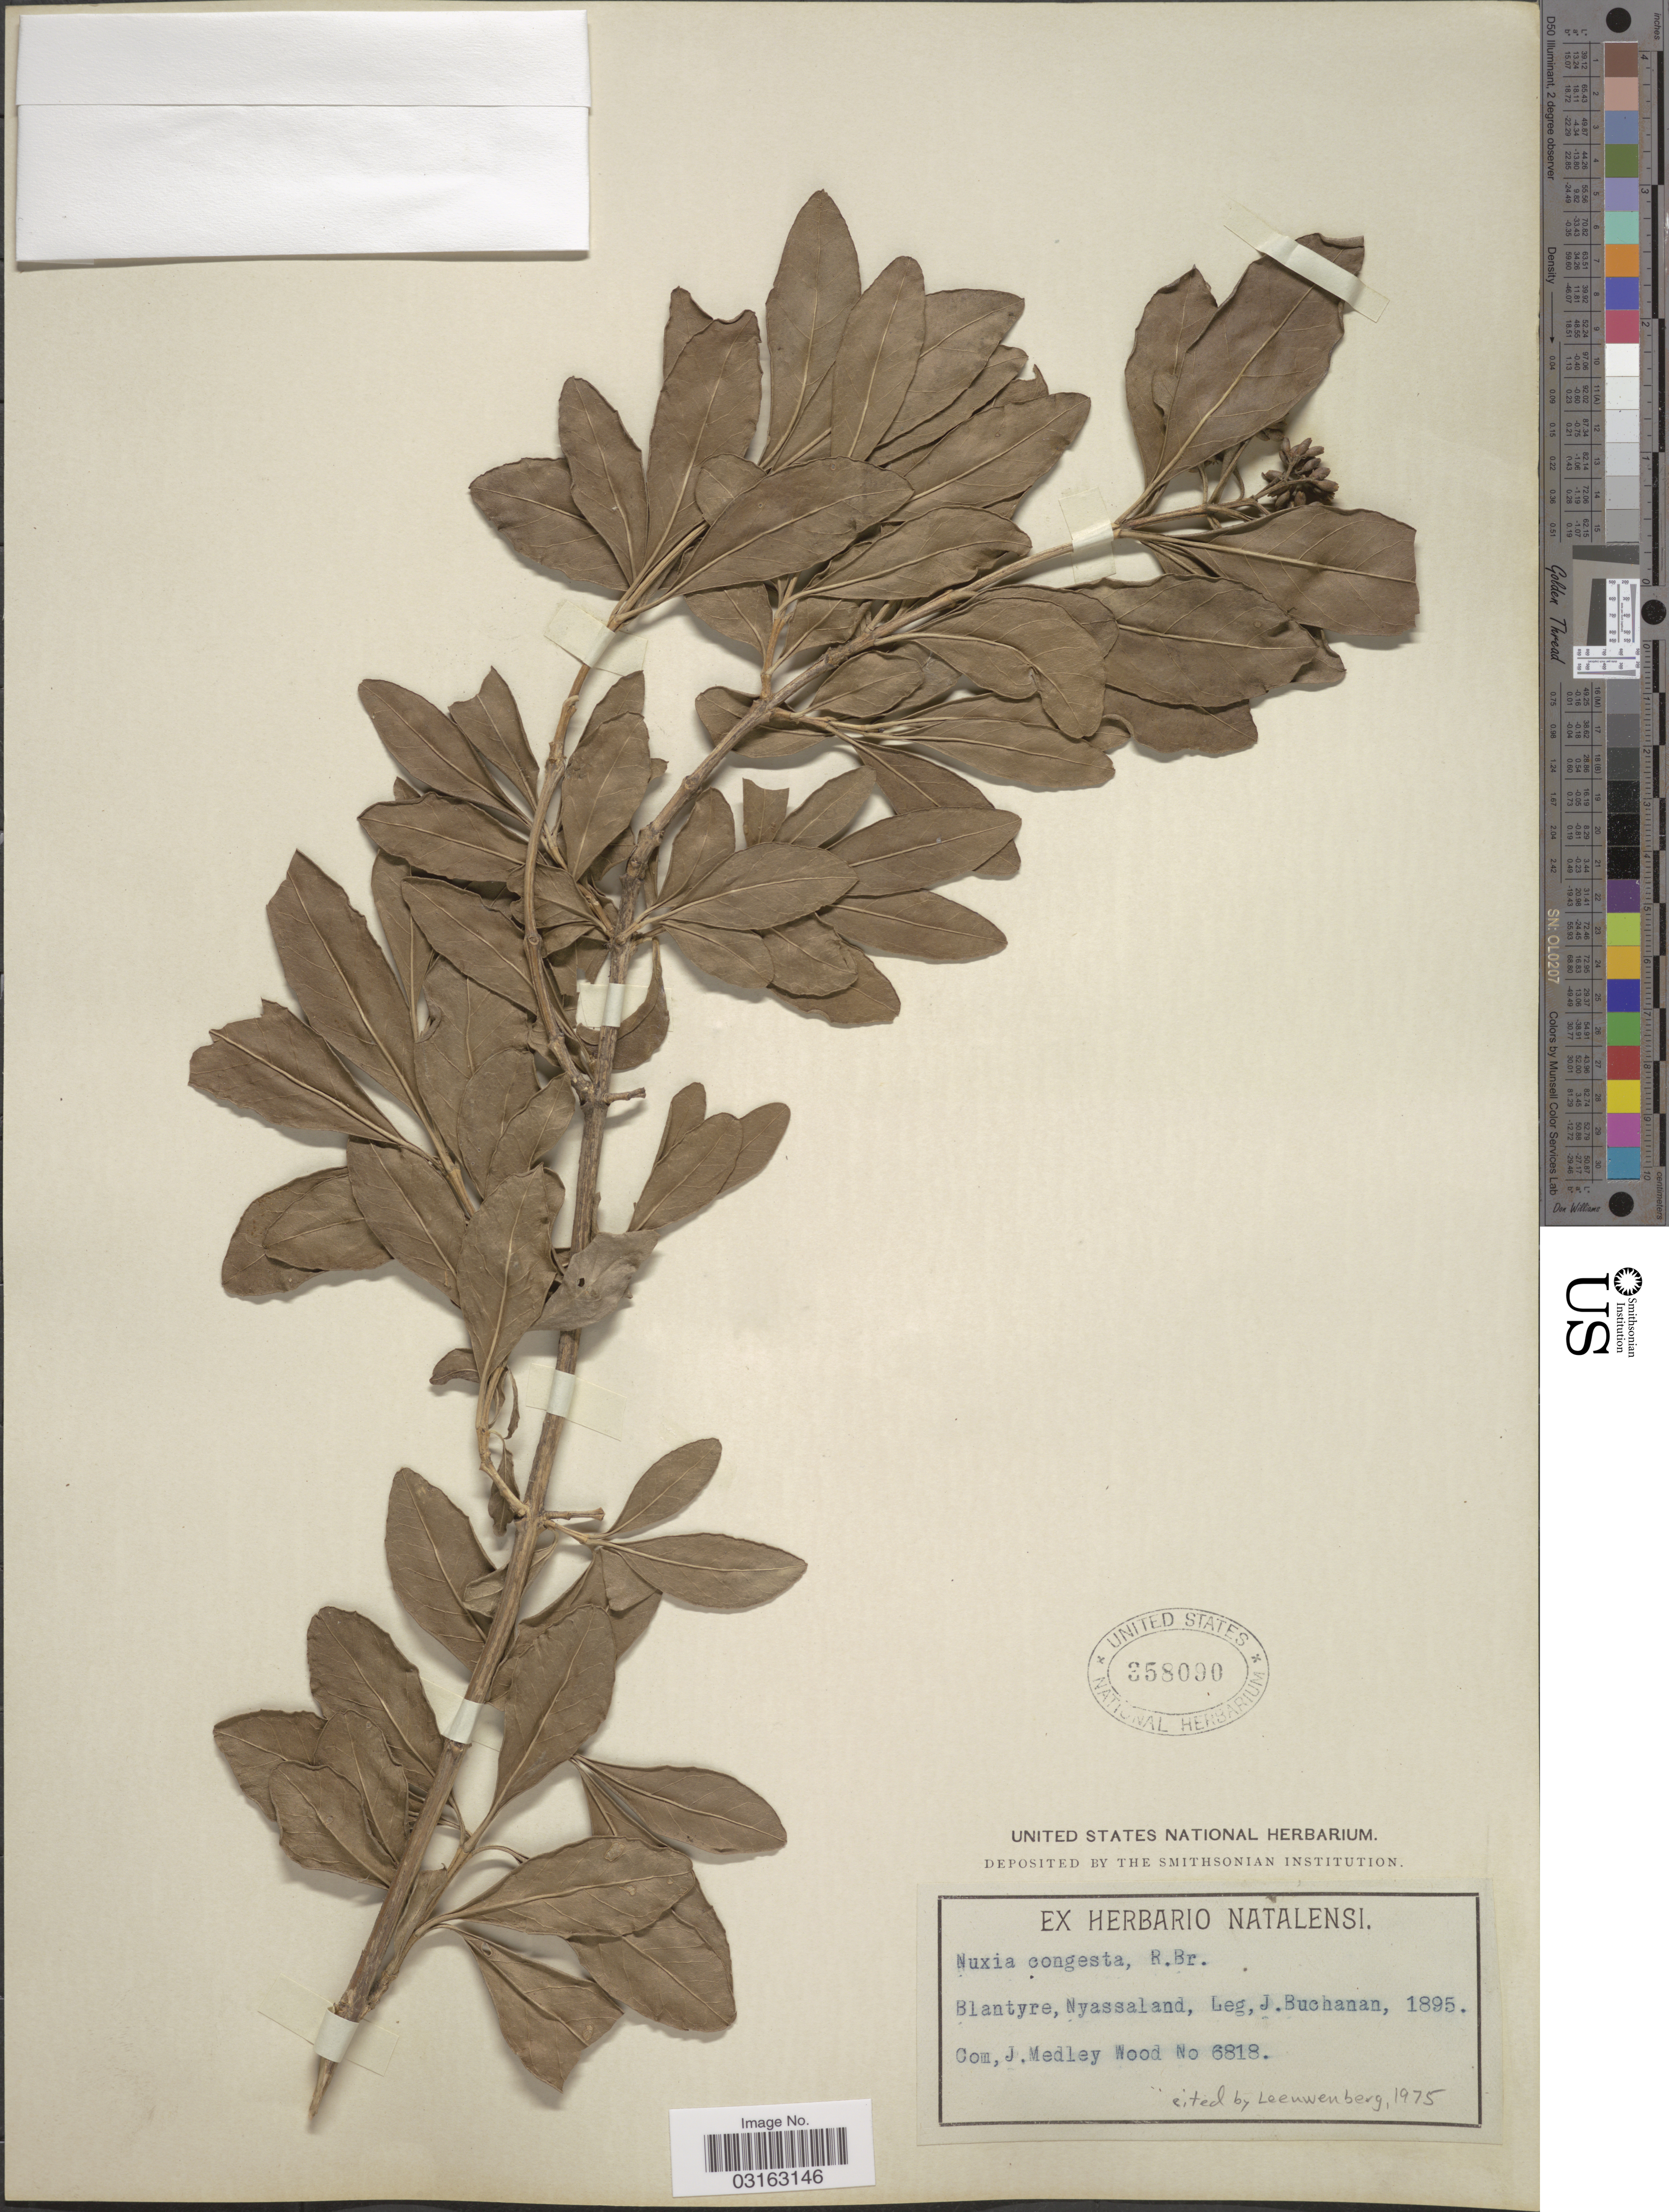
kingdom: Plantae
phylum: Tracheophyta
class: Magnoliopsida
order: Lamiales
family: Stilbaceae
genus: Nuxia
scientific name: Nuxia congesta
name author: R. Br. ex Fresen.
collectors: J. Buchanan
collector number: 6818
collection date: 1895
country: Malawi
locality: Blantyre, Nyassaland.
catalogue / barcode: US 358090